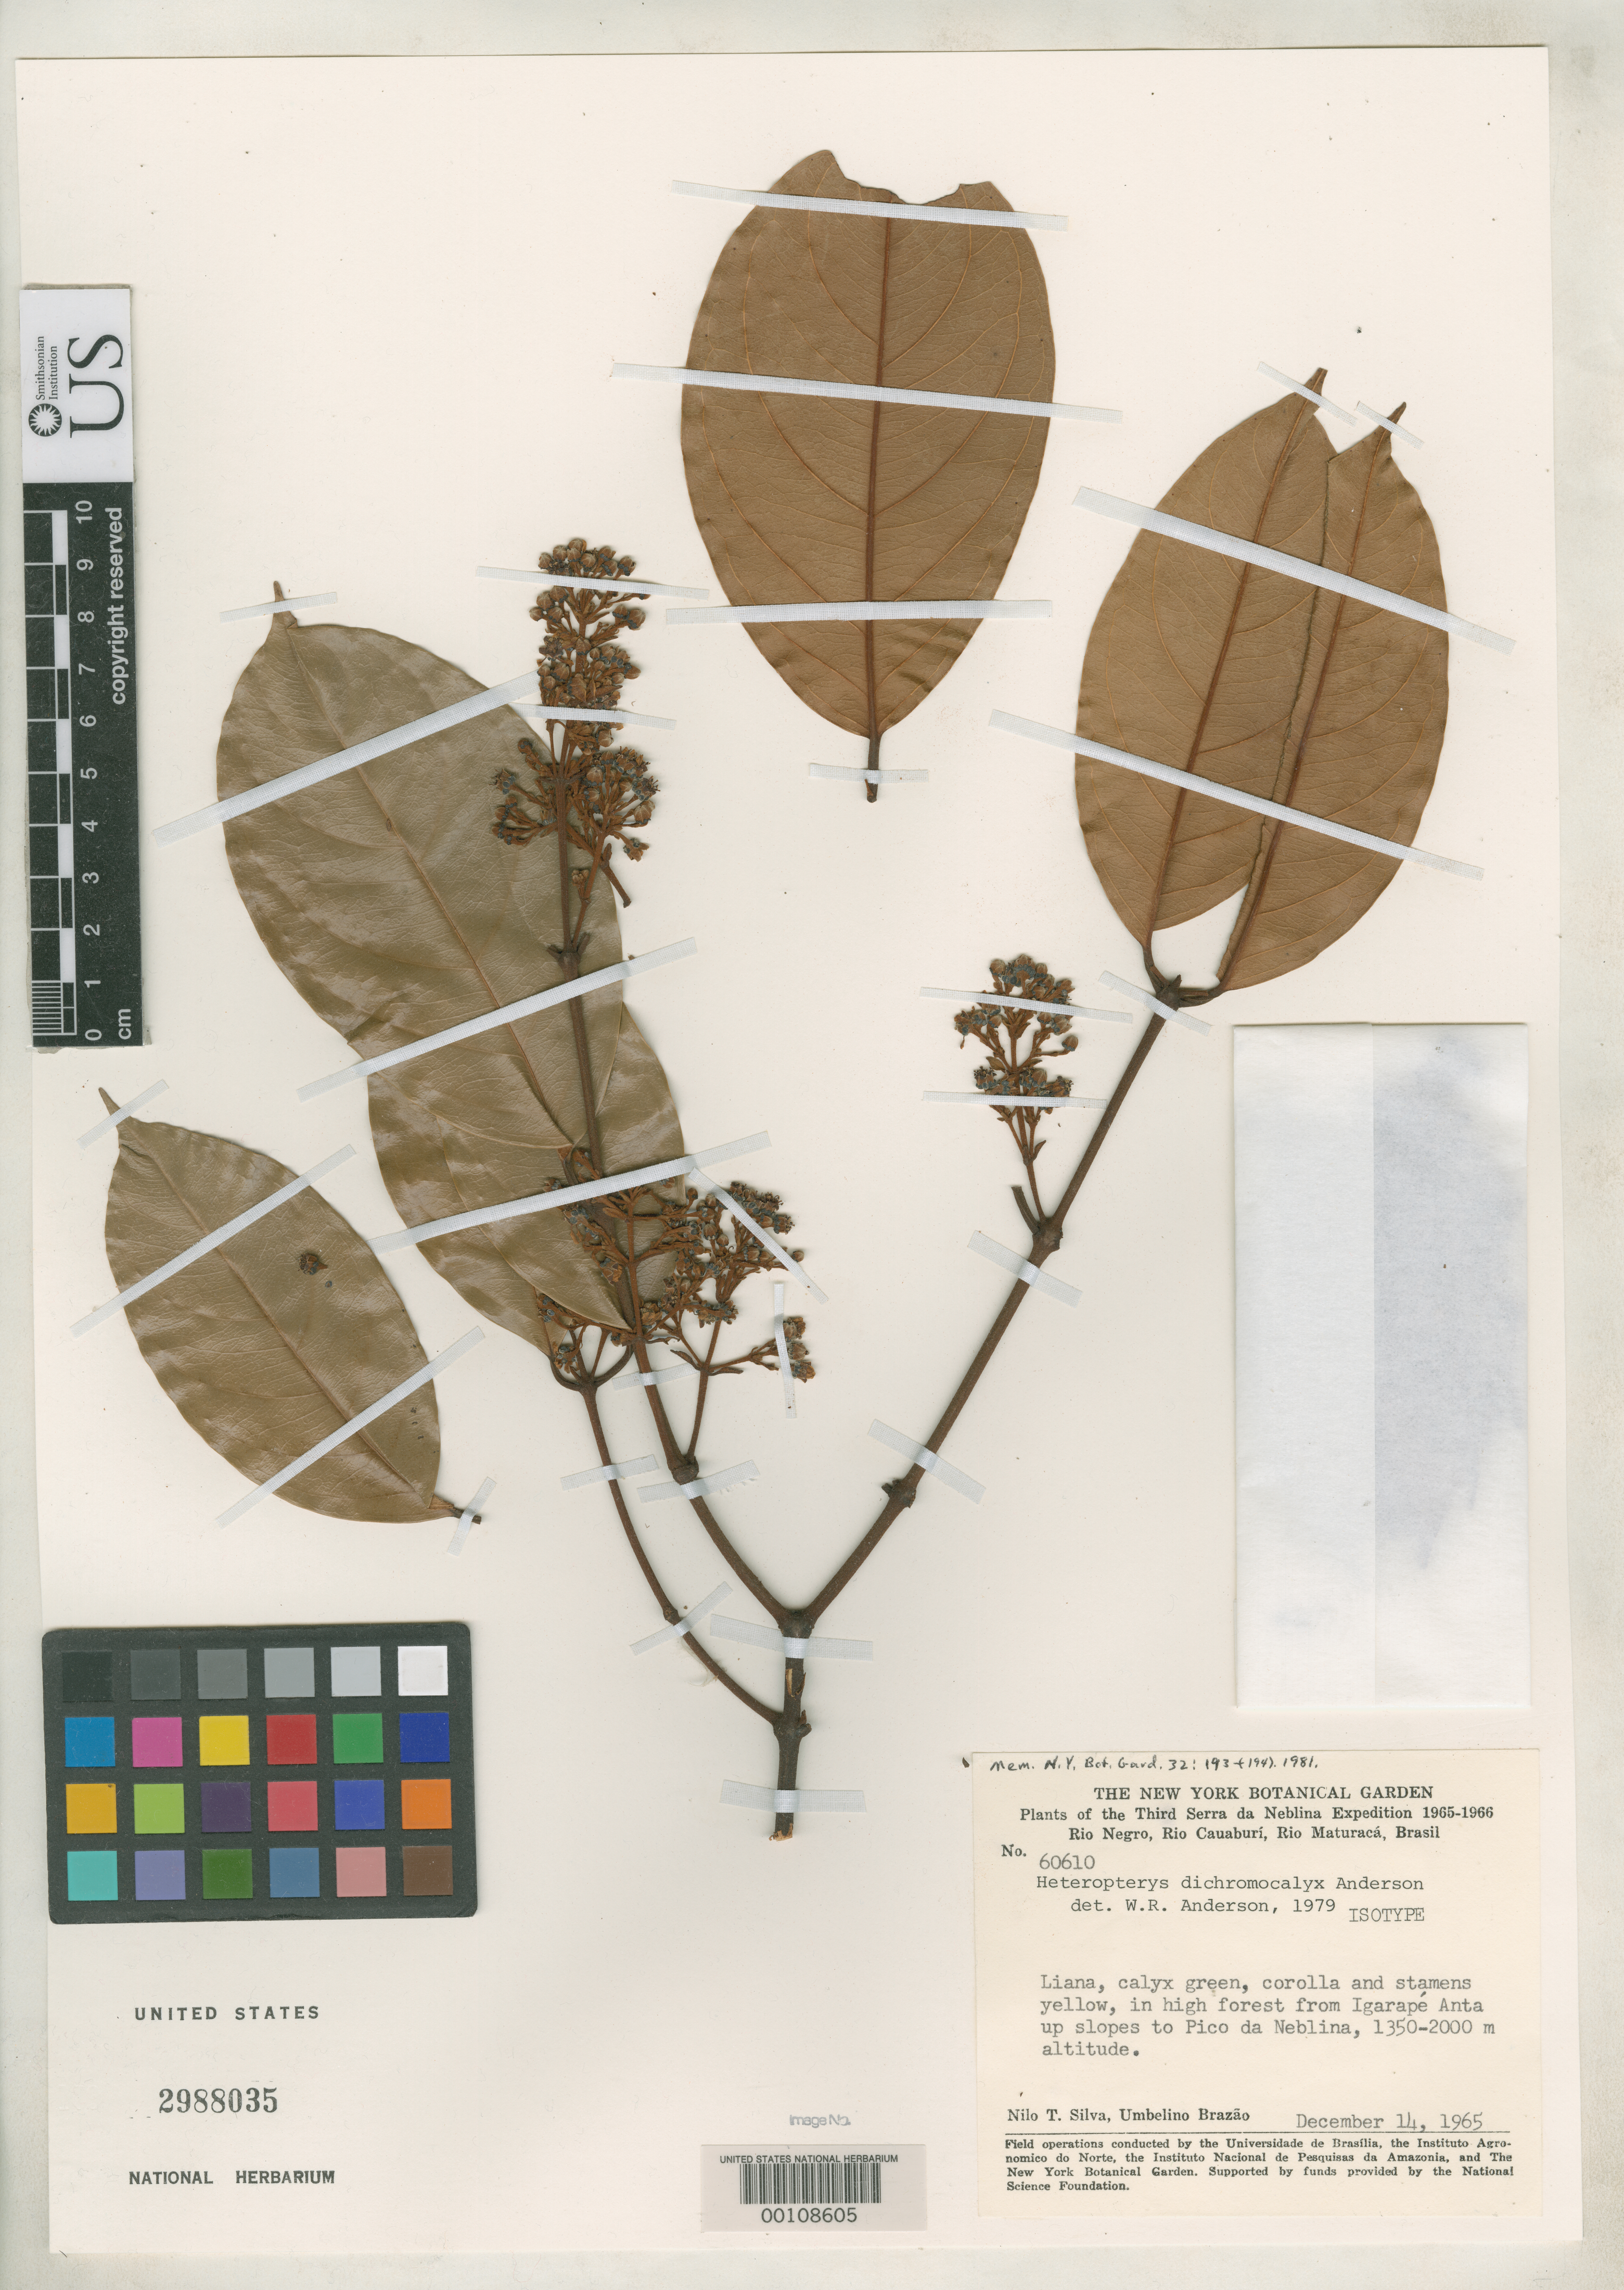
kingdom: Plantae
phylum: Tracheophyta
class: Magnoliopsida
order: Malpighiales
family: Malpighiaceae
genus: Heteropterys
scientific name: Heteropterys dichromocalyx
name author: W.R. Anderson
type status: Isotype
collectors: N. T. Silva & U. Brazão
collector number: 60610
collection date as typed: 14 Dec 1965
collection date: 1965-12-14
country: Brazil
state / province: Amazonas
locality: Pico da Neblina.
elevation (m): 1350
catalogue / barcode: US 2988035